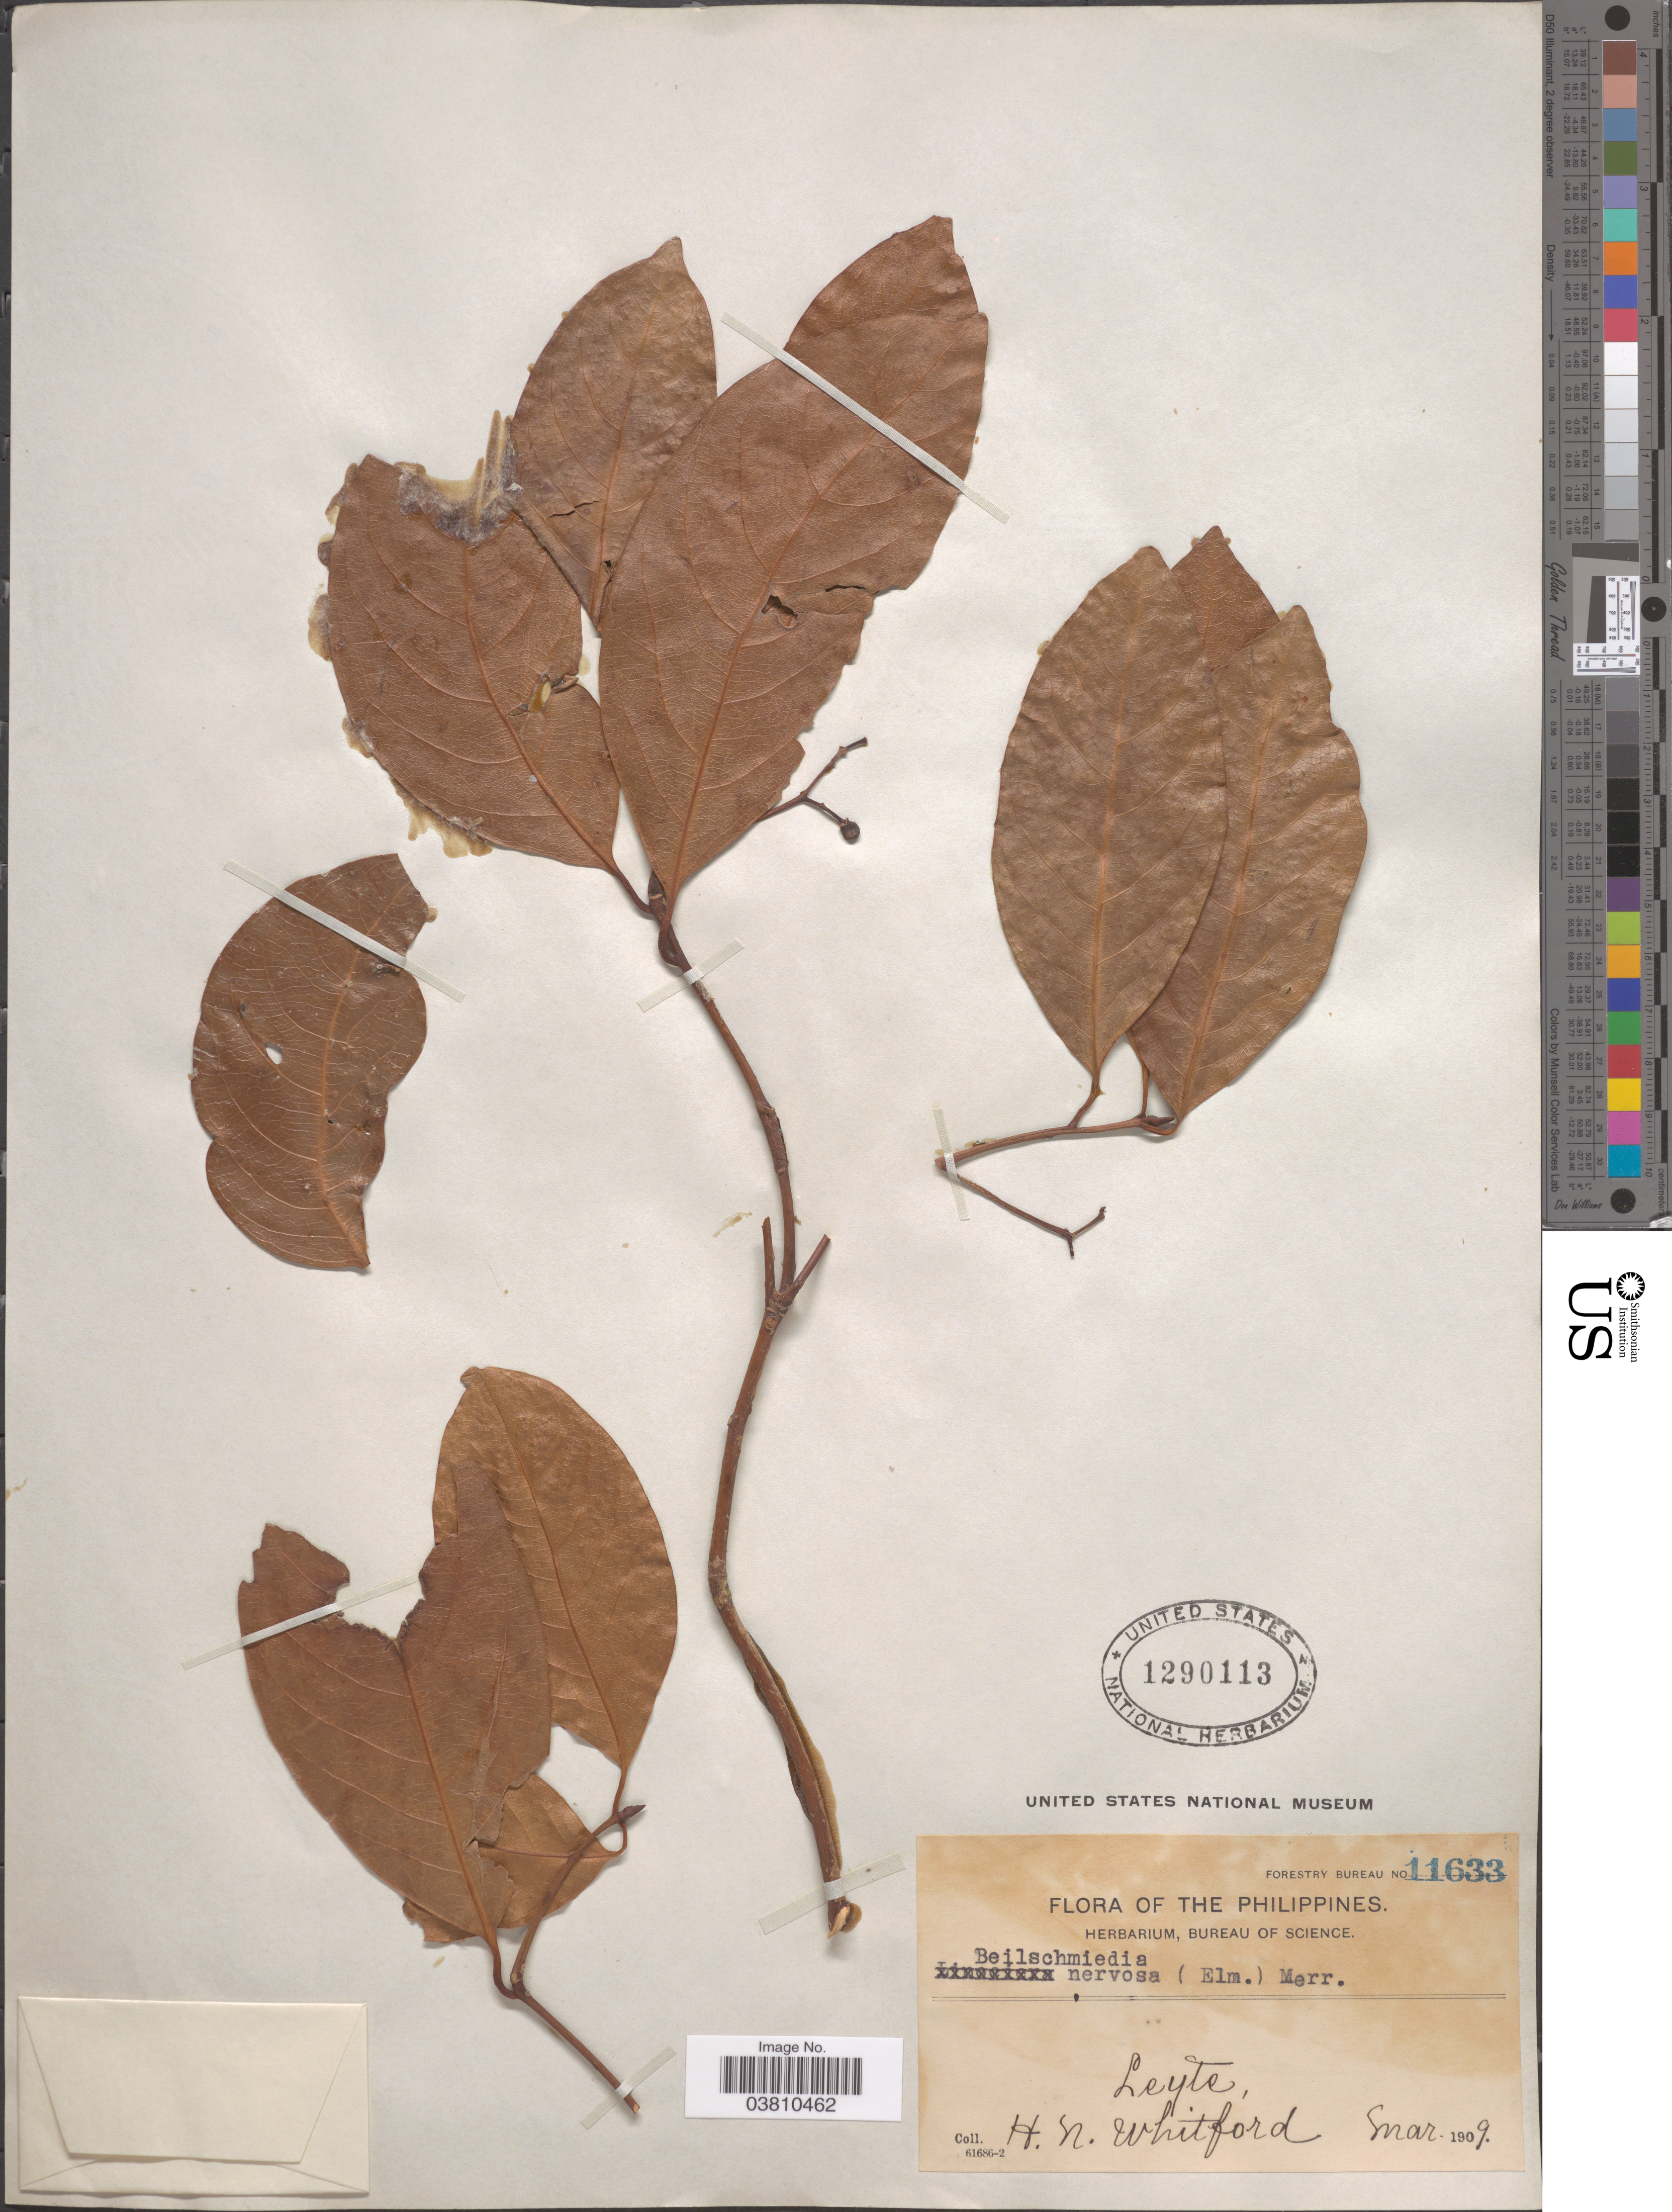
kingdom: Plantae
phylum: Tracheophyta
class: Magnoliopsida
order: Laurales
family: Lauraceae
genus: Beilschmiedia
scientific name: Beilschmiedia nervosa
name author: (Elmer) Merr.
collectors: H. N. Whitford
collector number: Forestry Bureau 11633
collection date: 1909-03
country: Philippines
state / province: Eastern Visayas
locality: Leyte.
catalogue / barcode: US 1290113